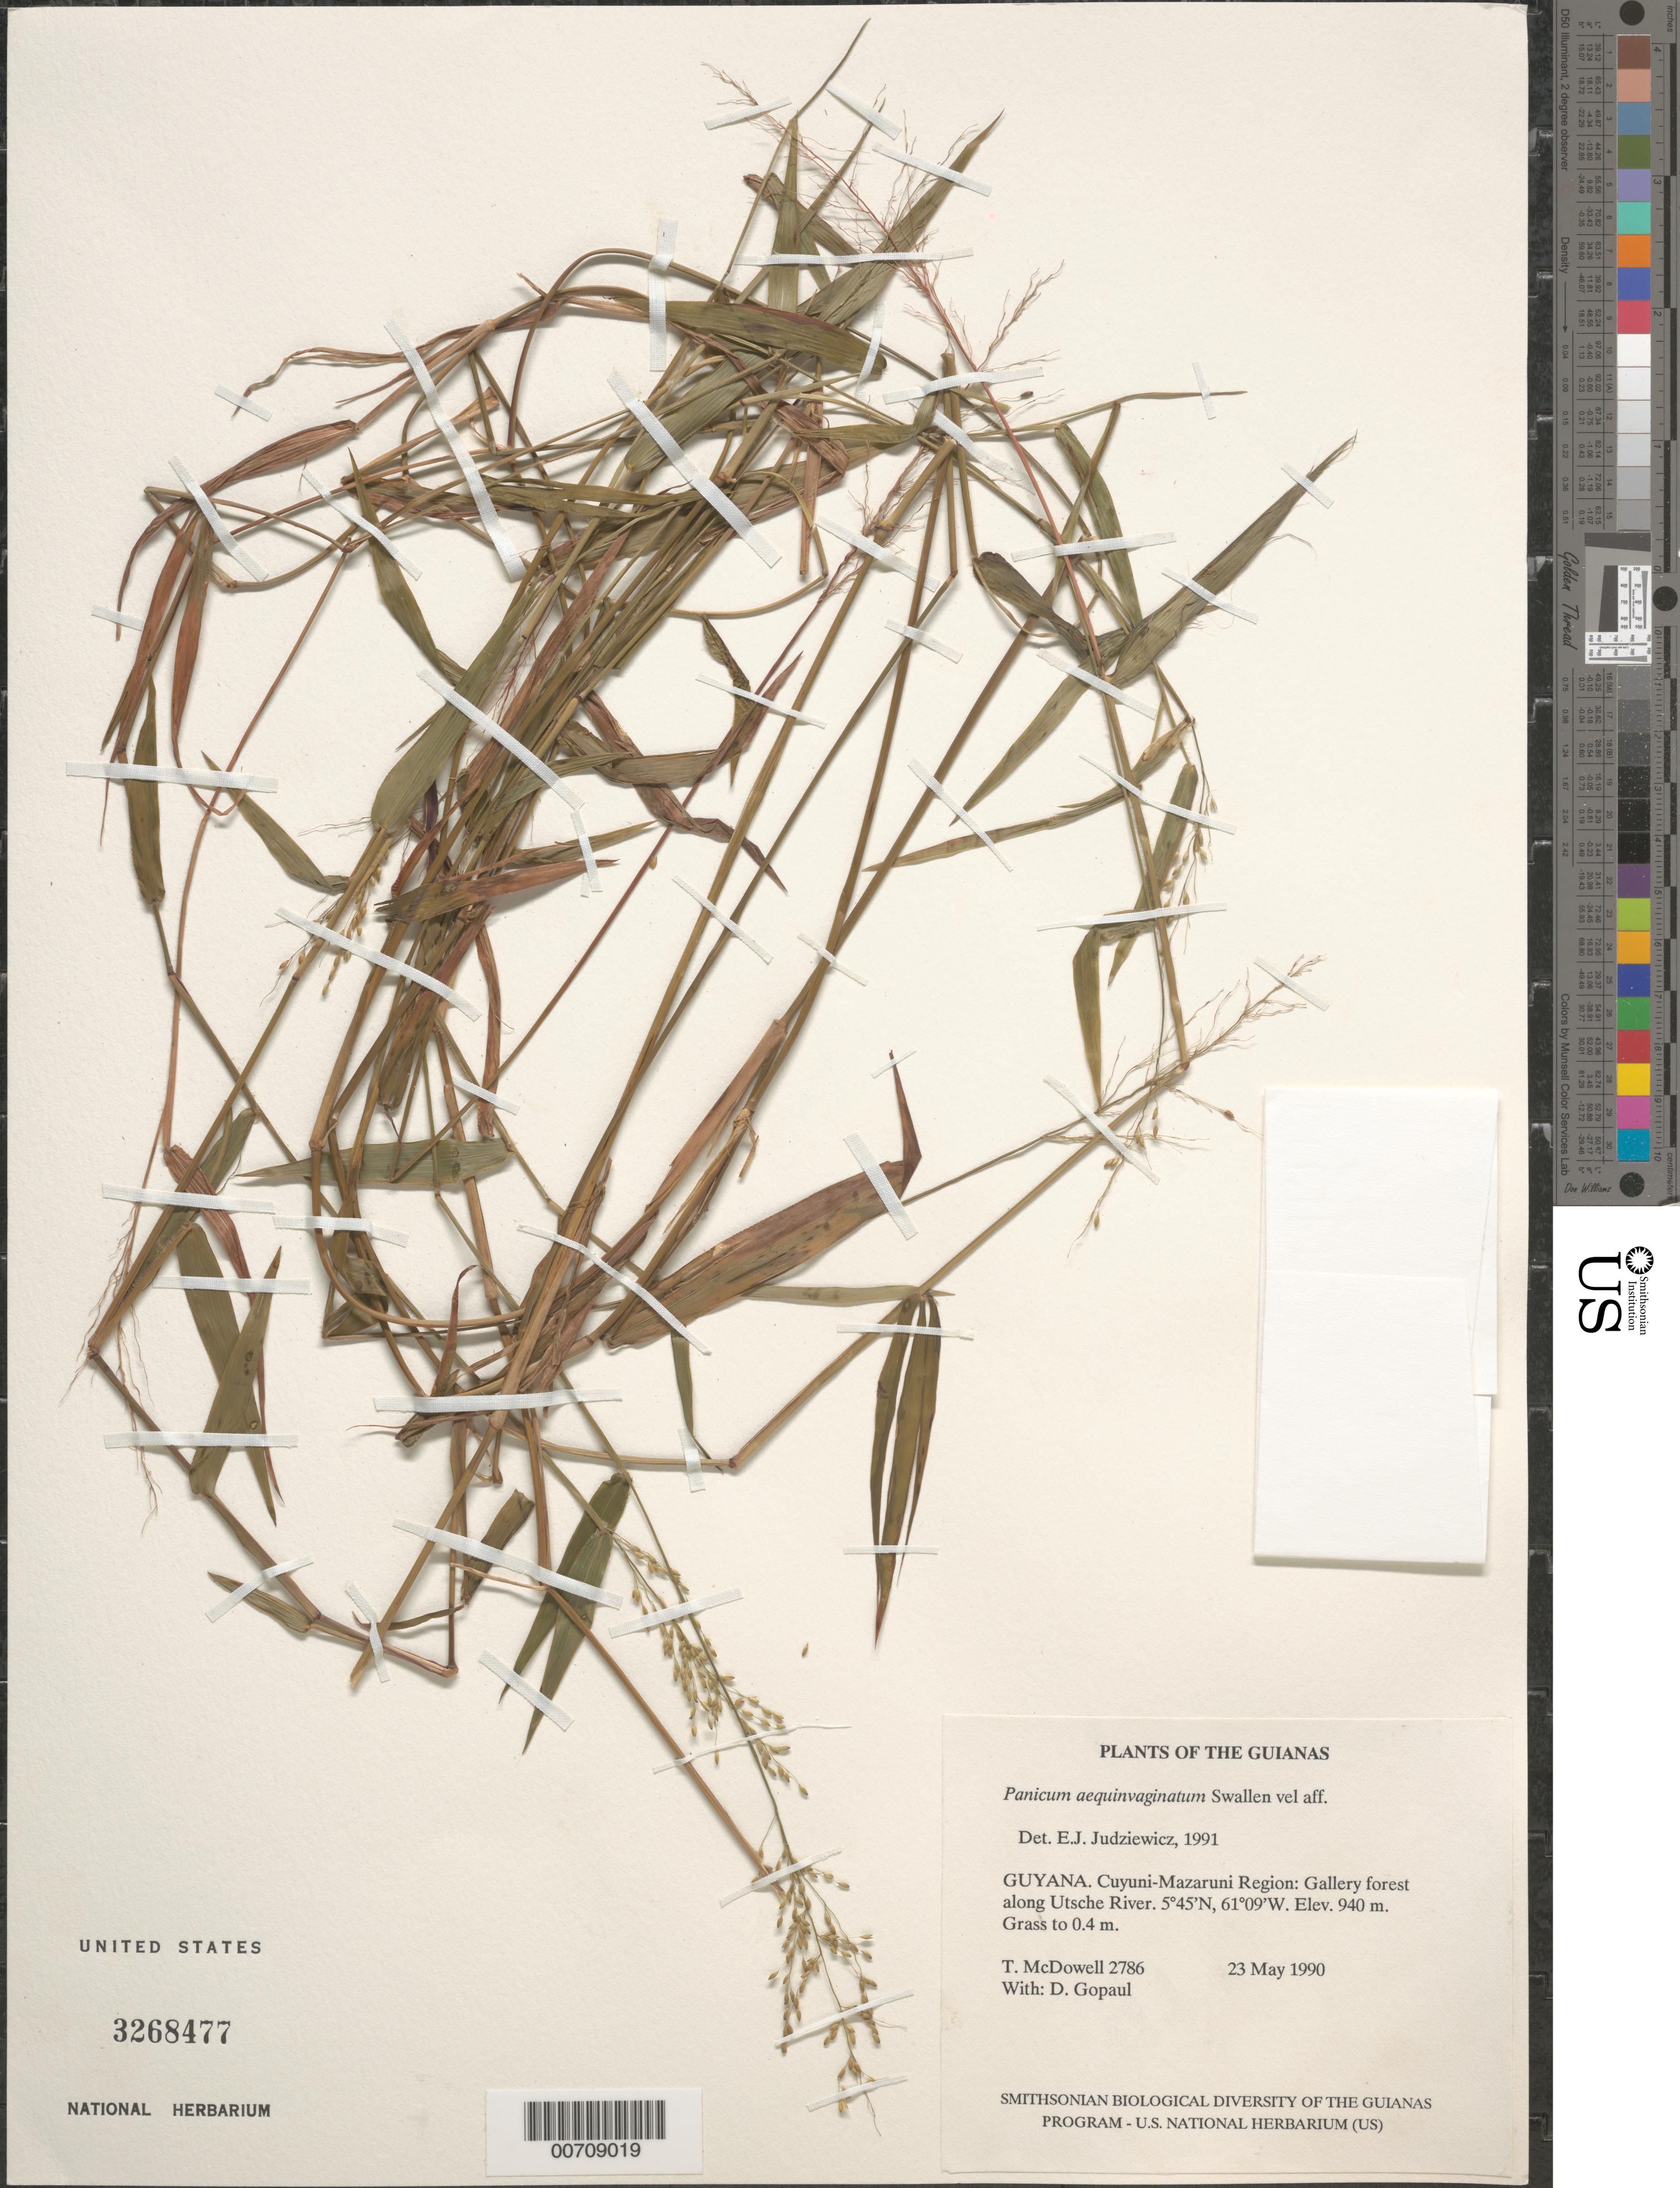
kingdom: Plantae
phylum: Tracheophyta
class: Liliopsida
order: Poales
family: Poaceae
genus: Panicum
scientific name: Panicum aequivaginatum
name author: Swallen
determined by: Judziewicz, E. J.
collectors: T. McDowell, D. Gopaul & Thompson, --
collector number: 2786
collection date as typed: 23 May 1990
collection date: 1990-05-23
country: Guyana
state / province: Cuyuni-Mazaruni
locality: Utshi River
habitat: Gallery forest along river. River very high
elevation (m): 940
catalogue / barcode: US 3268477